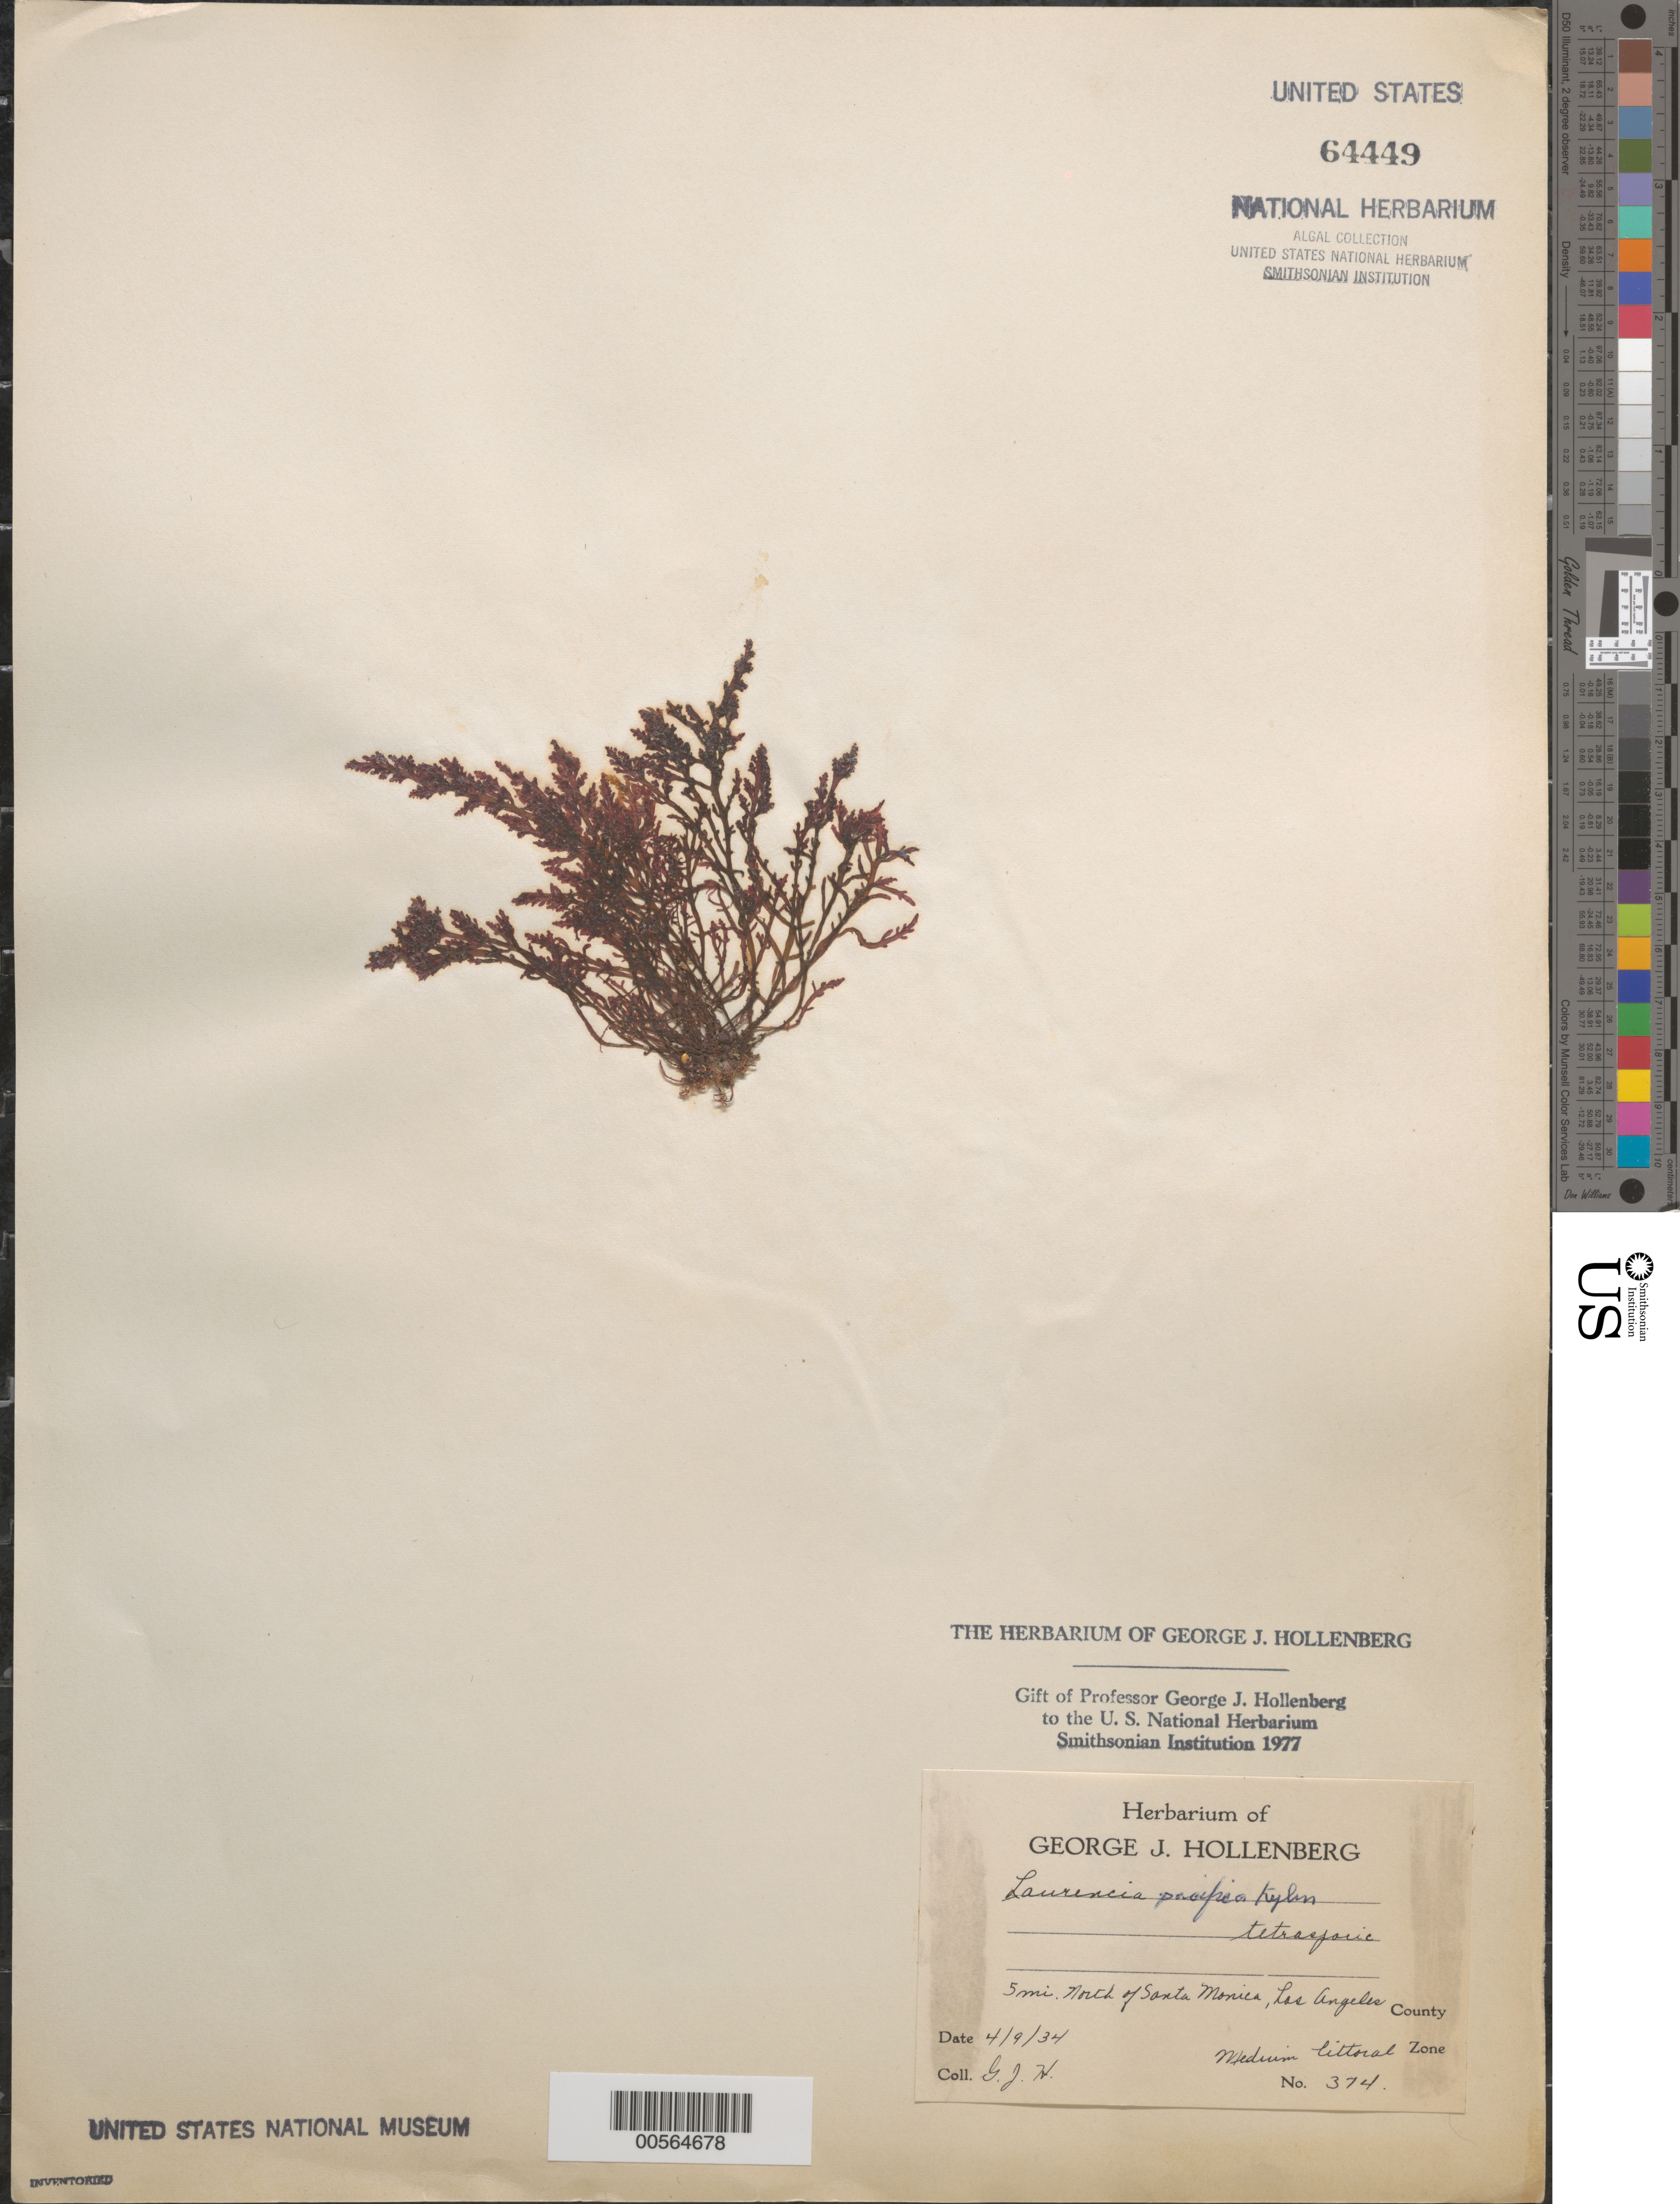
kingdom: Plantae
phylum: Rhodophyta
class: Florideophyceae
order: Ceramiales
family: Rhodomelaceae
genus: Laurencia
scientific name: Laurencia pacifica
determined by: Hollenberg, George J.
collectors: G. Hollenberg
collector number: GJH 374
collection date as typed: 09 Apr 1934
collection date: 1934-04-09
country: United States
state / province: California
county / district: Los Angeles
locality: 5 miles north of Santa Monica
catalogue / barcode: US 64449